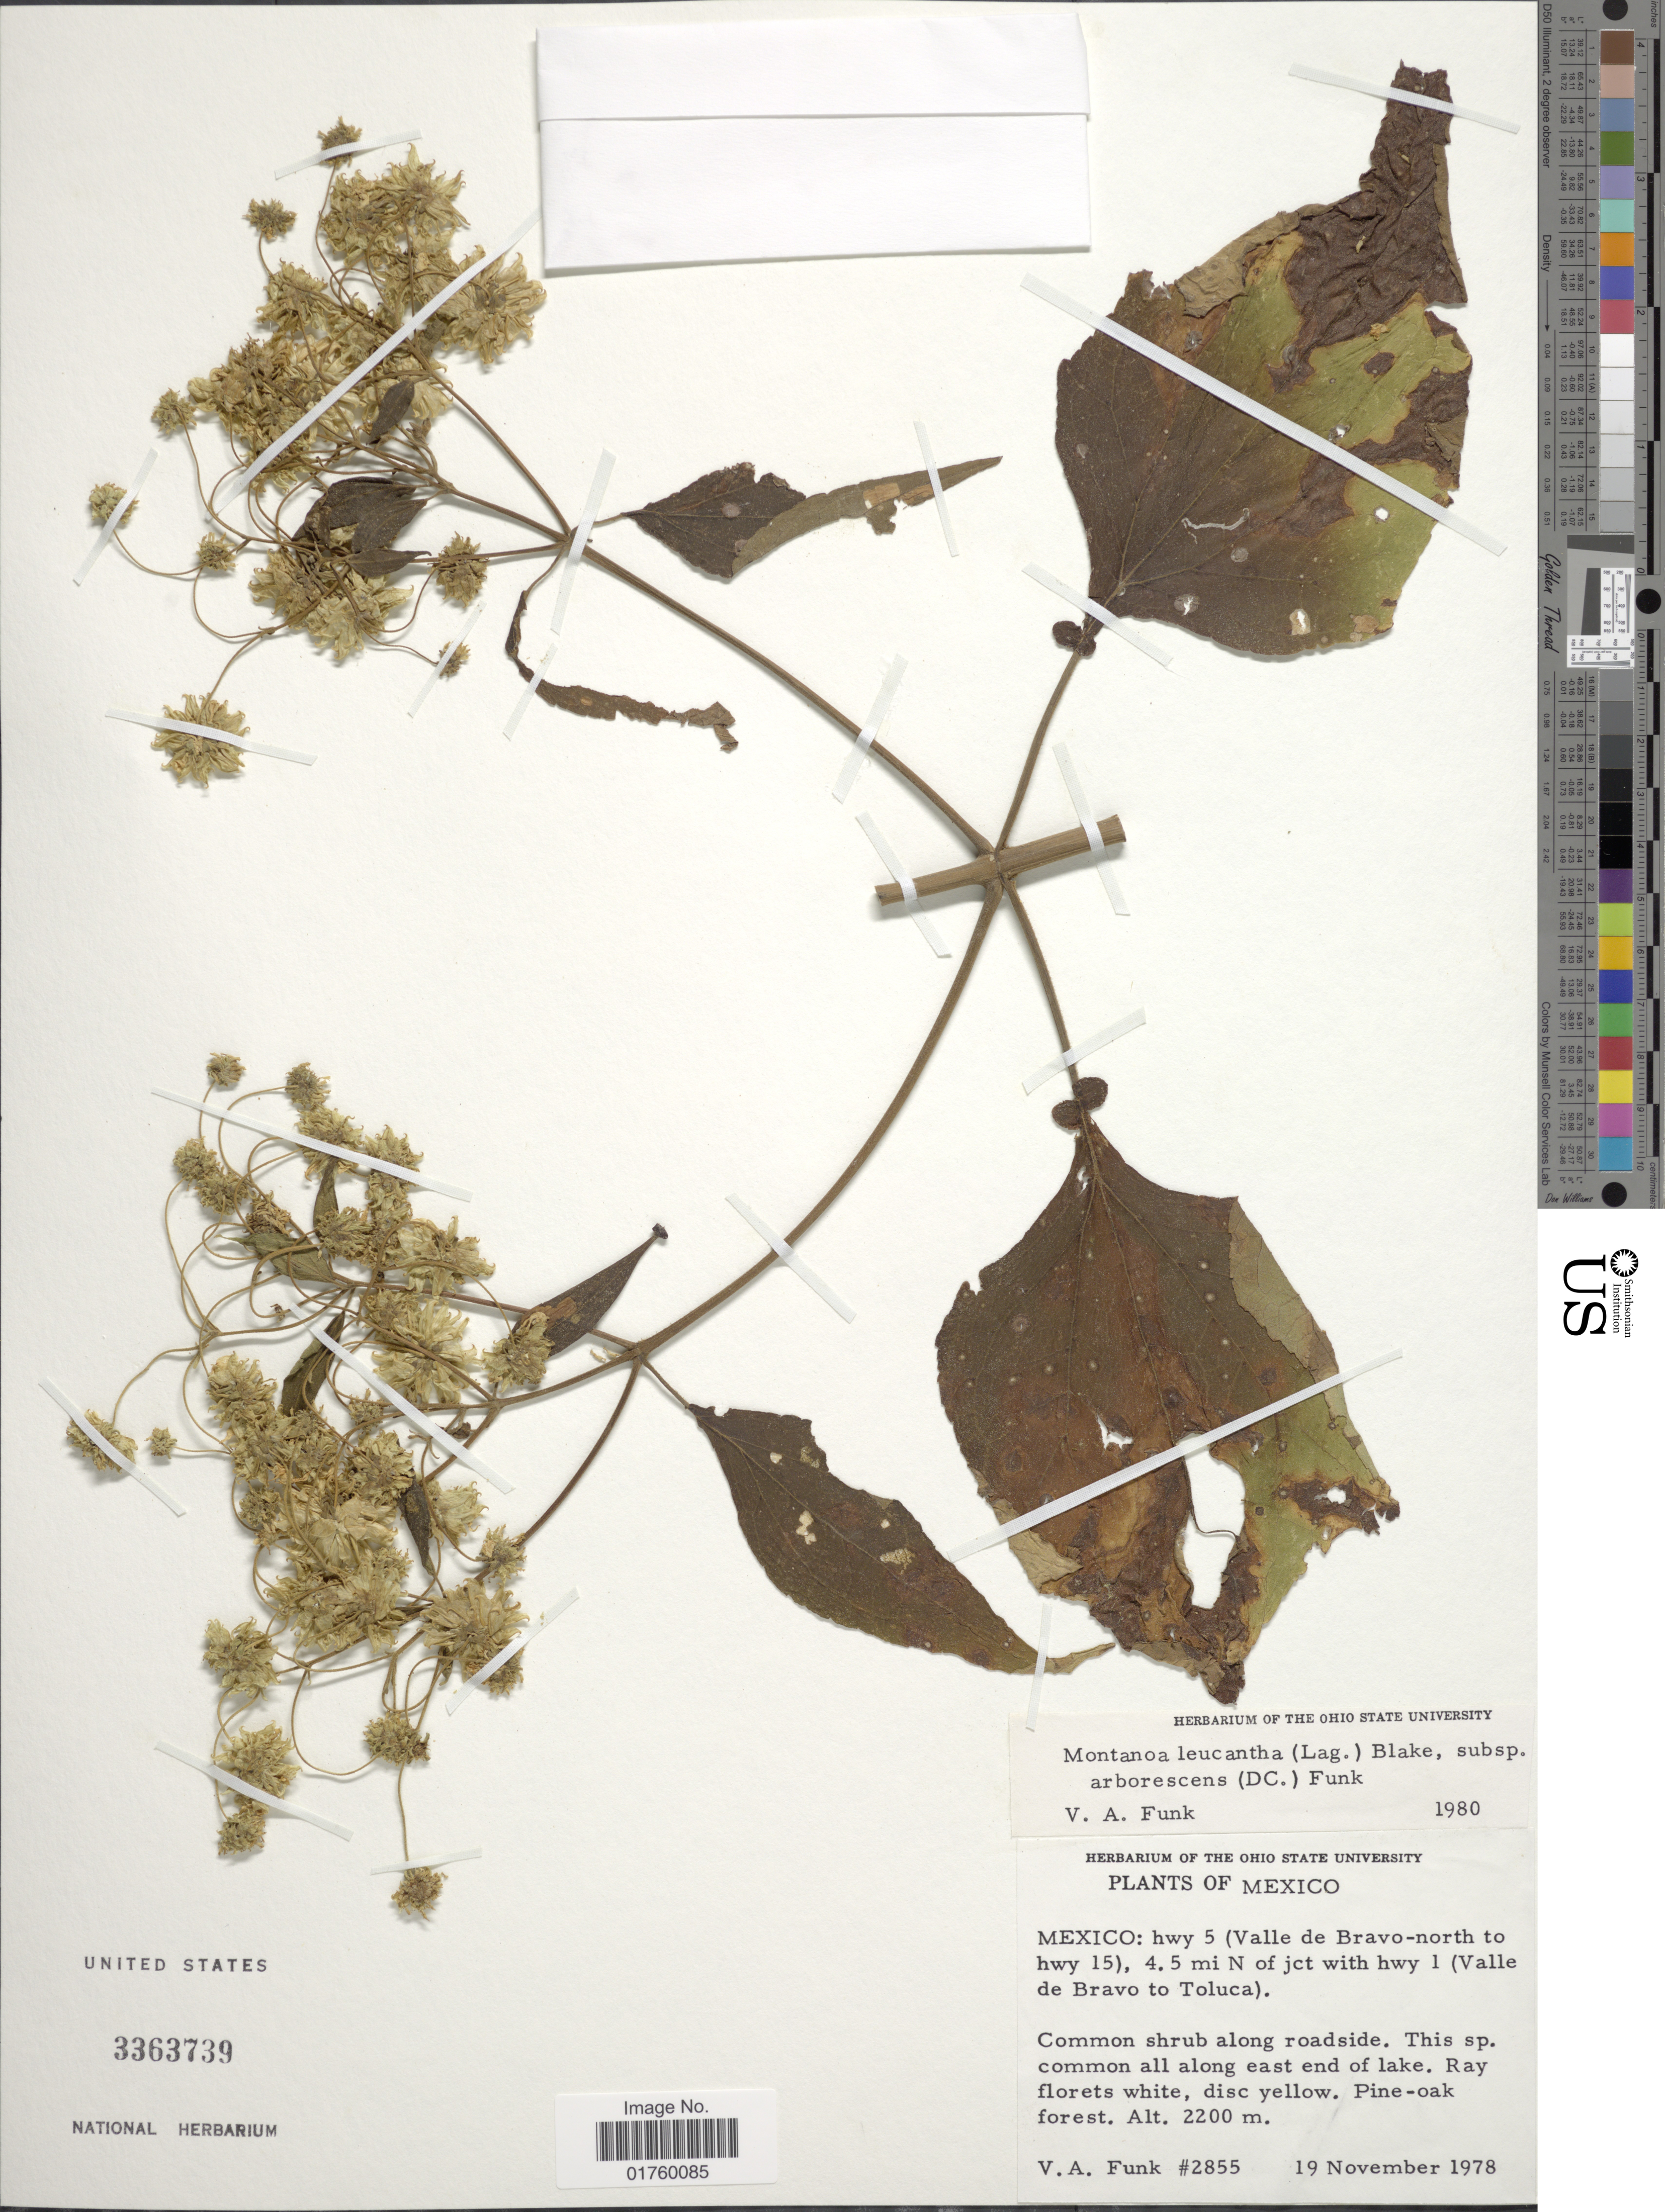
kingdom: Plantae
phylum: Tracheophyta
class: Magnoliopsida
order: Asterales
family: Asteraceae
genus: Montanoa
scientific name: Montanoa leucantha subsp. arborescens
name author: (DC.) V.A. Funk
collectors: V. Funk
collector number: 2855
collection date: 1978-11-19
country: Mexico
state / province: México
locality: Hwy 5 (Valle de Bravo-north to hwy 15), 4.5 mi N of jct with hwy 1 (Valle de Bravo to Toluca).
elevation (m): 2200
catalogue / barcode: US 3363739